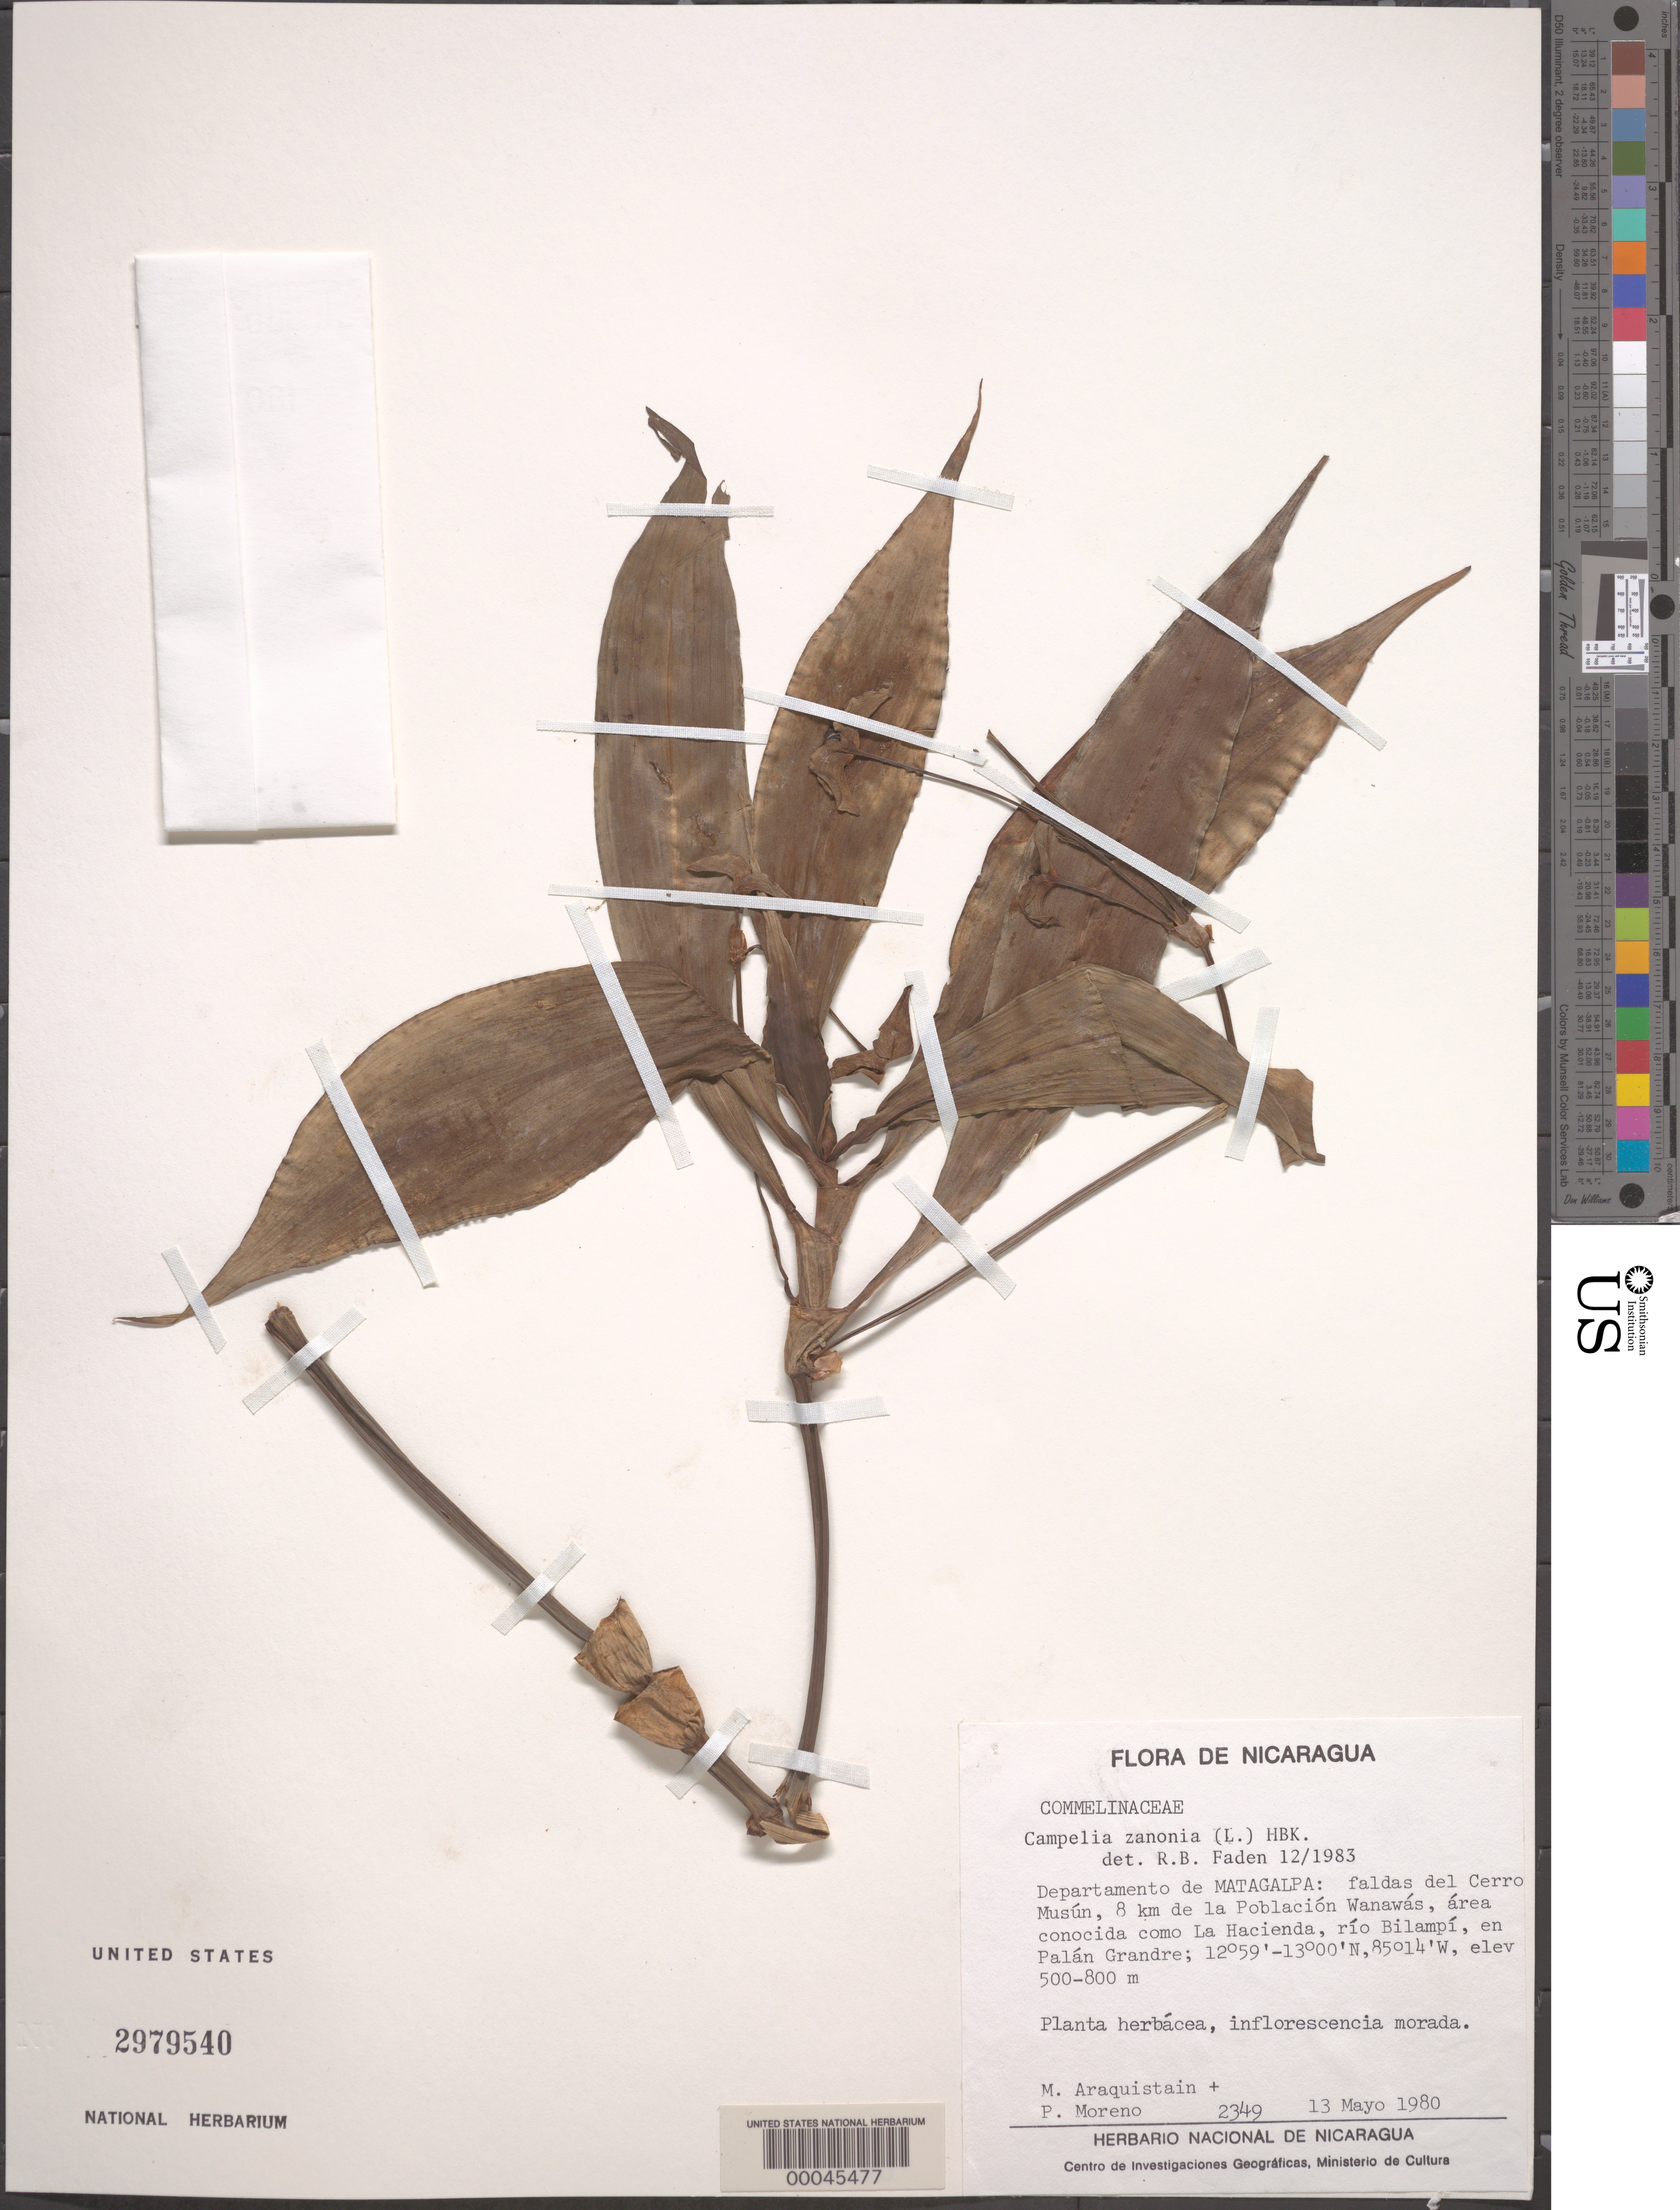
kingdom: Plantae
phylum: Tracheophyta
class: Liliopsida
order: Commelinales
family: Commelinaceae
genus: Tradescantia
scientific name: Tradescantia zanonia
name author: (L.) Sw.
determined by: Faden, Robert B., (US), Smithsonian Institution - National Museum of Natural History (UNITED STATES)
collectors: M. Araquistain & P. Moreno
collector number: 2349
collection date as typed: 13 May 1980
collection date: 1980-05-13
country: Nicaragua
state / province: Matagalpa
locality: Cerro musun, rio bilampi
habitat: Mountain slope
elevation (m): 500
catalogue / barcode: US 2979540